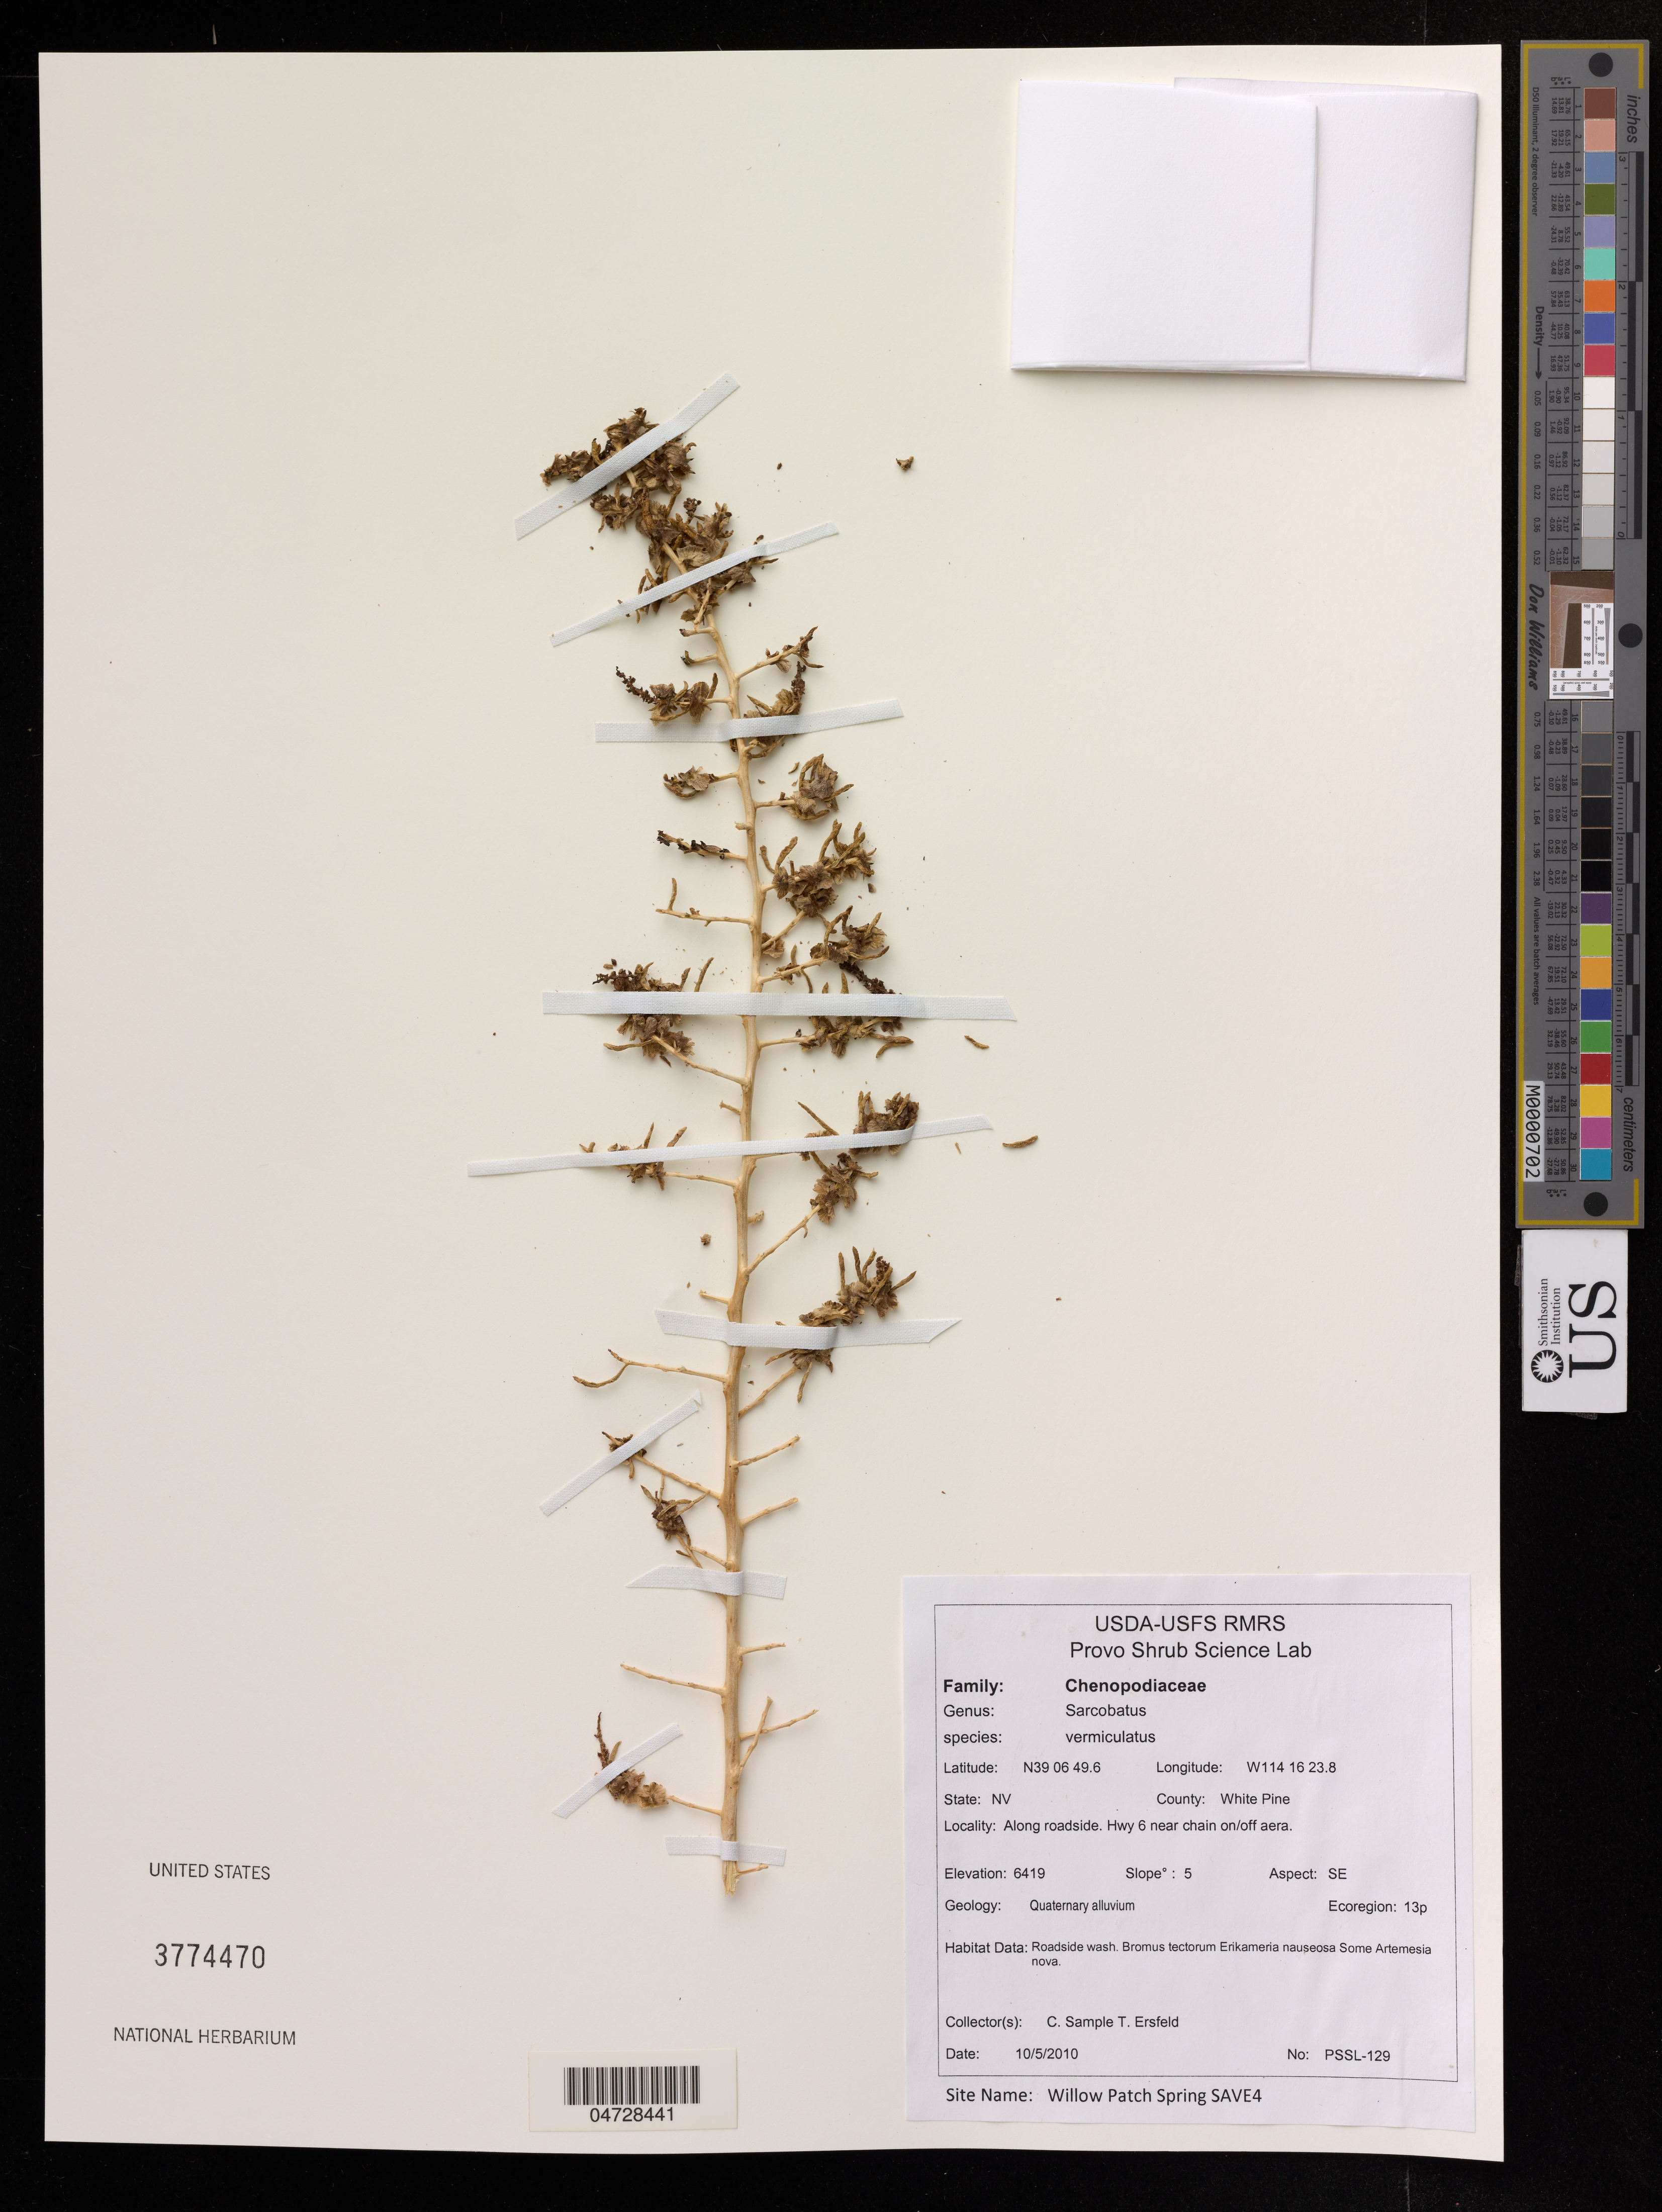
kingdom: Plantae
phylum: Tracheophyta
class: Magnoliopsida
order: Caryophyllales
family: Sarcobataceae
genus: Sarcobatus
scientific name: Sarcobatus vermiculatus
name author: (Hook.) Torr.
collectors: C. Sample & T. Ersfeld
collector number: PSSL-129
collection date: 2010-05-10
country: United States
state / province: Nevada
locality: White Pine. Along roadside. Hwy 6 near chain on/off area.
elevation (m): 1957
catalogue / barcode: US 3774470